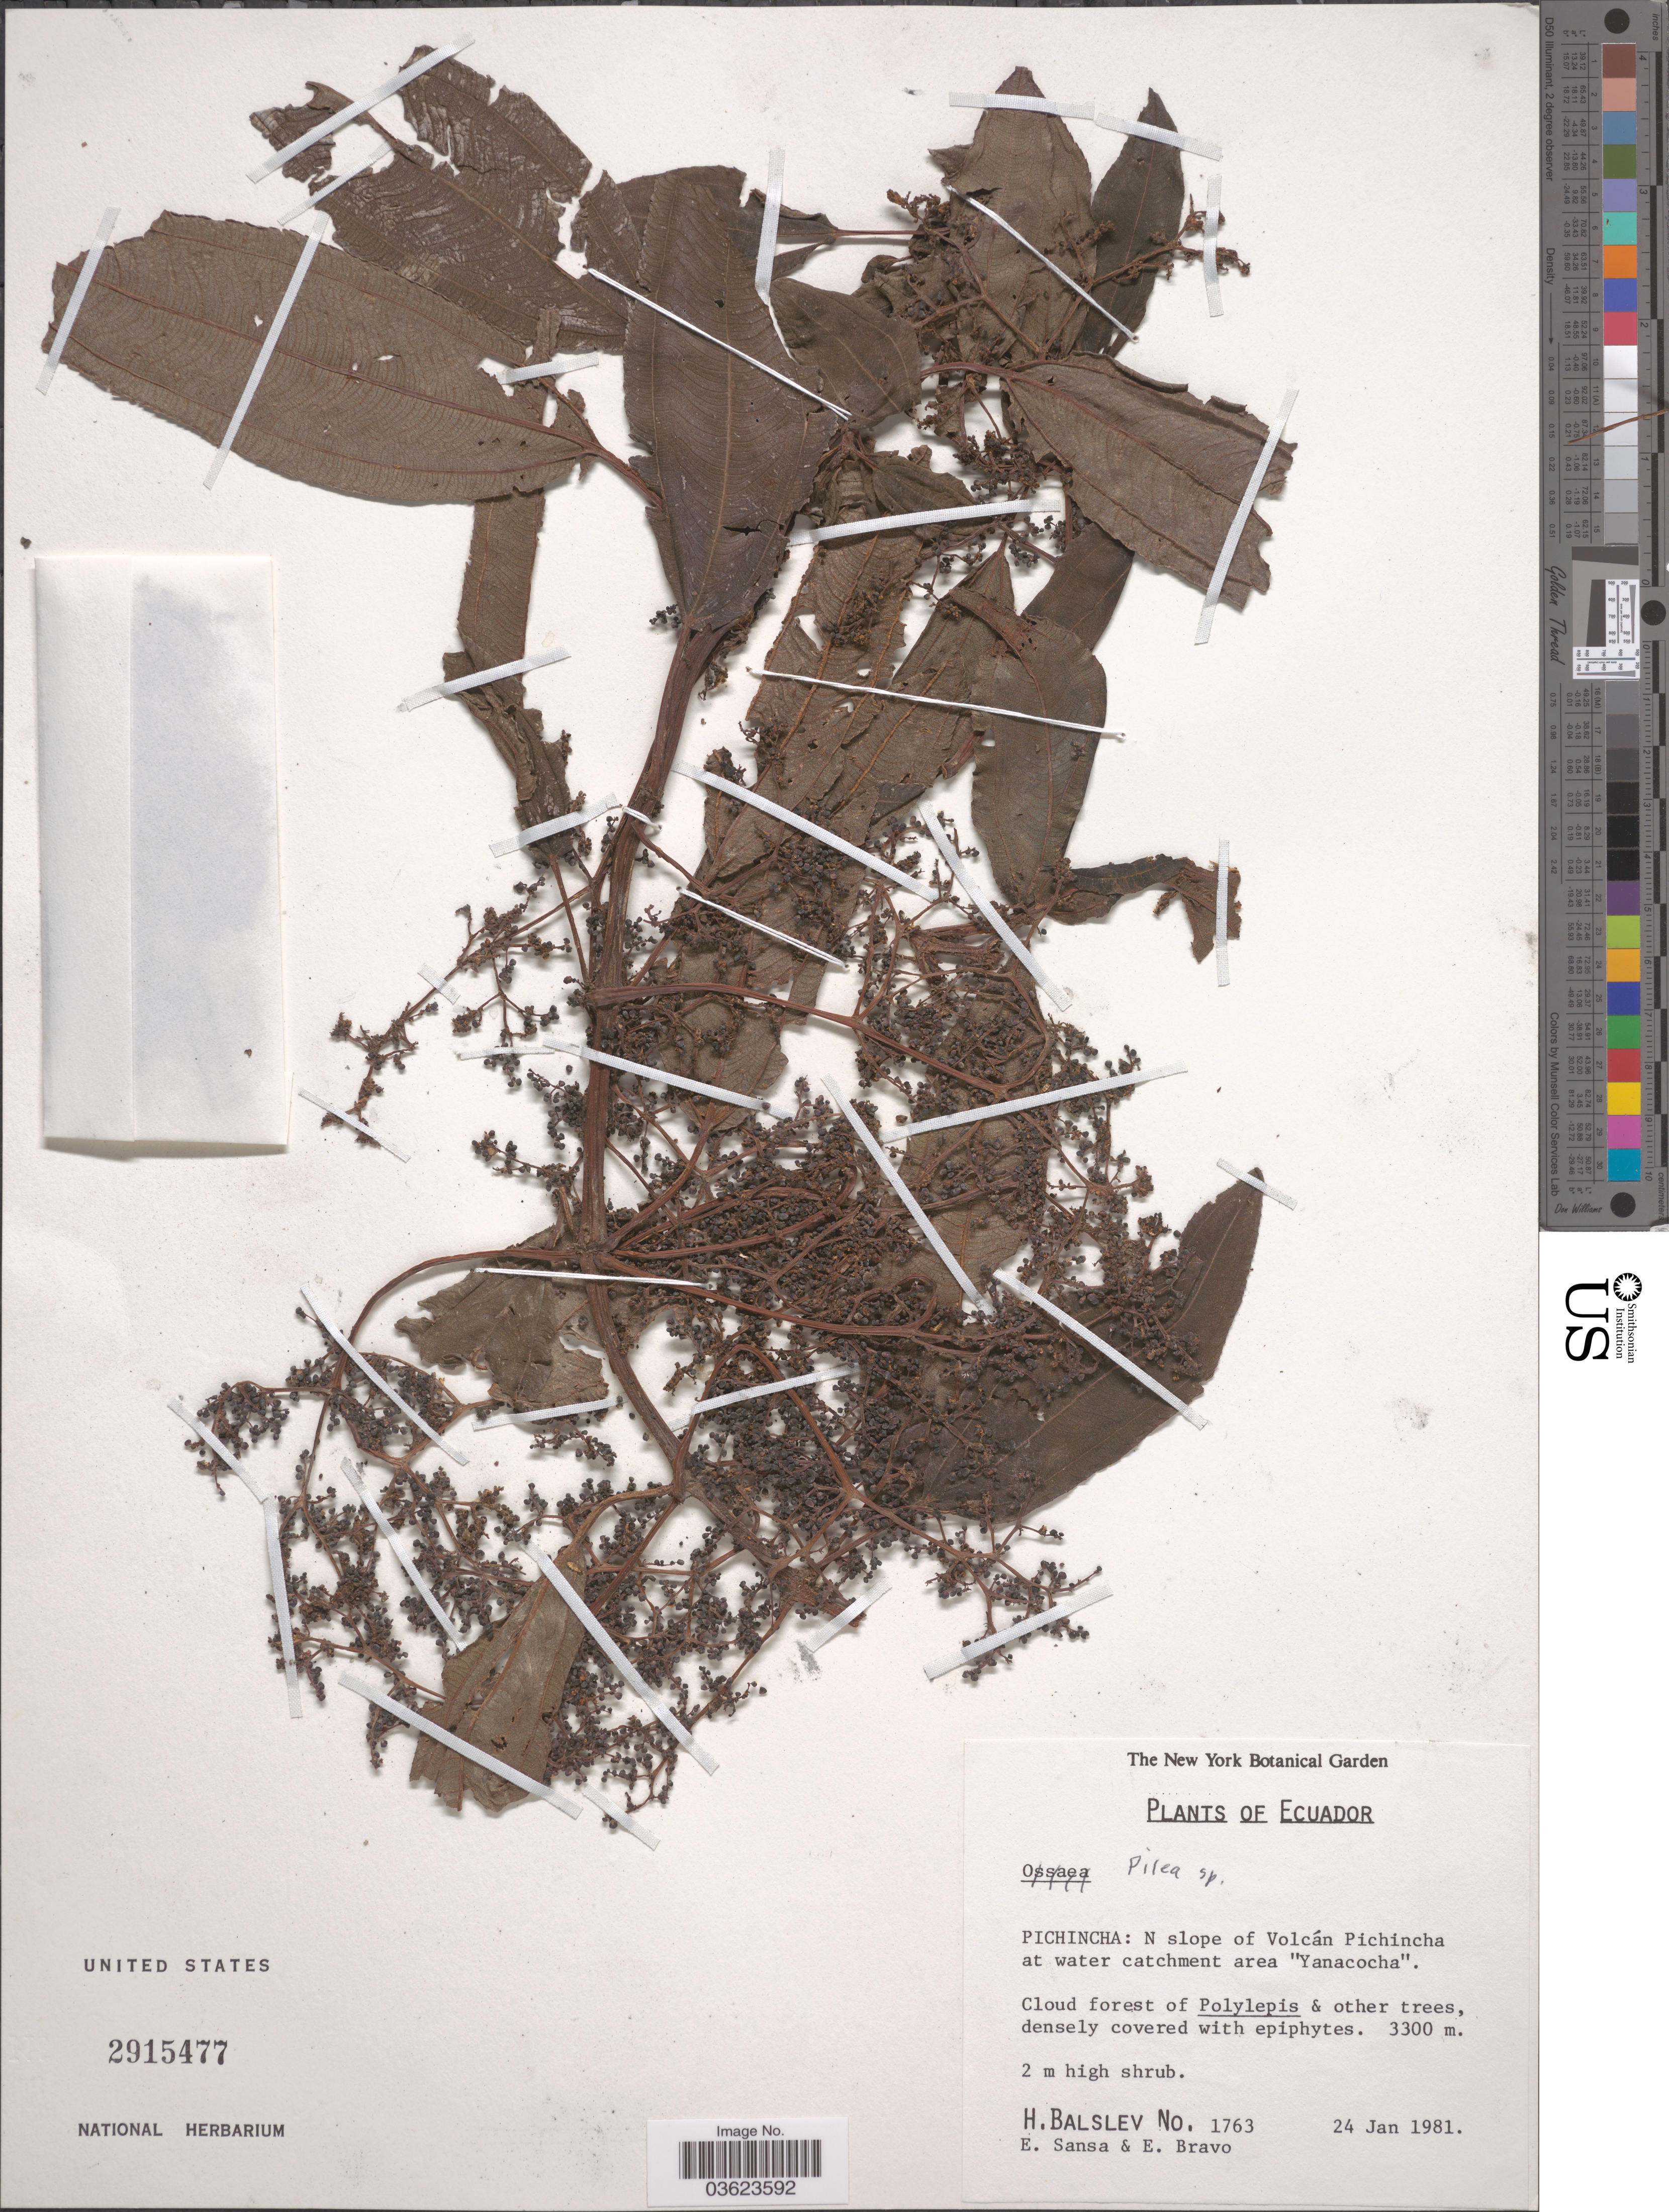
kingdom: Plantae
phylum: Tracheophyta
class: Magnoliopsida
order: Rosales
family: Urticaceae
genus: Pilea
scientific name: Pilea sp.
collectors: H. Balslev, E. Sansa & E. Bravo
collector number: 1763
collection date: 1981-01-24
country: Ecuador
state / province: Pichincha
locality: N slope of Volcán Pichincha at water catchment area "Yanacoche".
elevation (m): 3300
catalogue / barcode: US 2915477